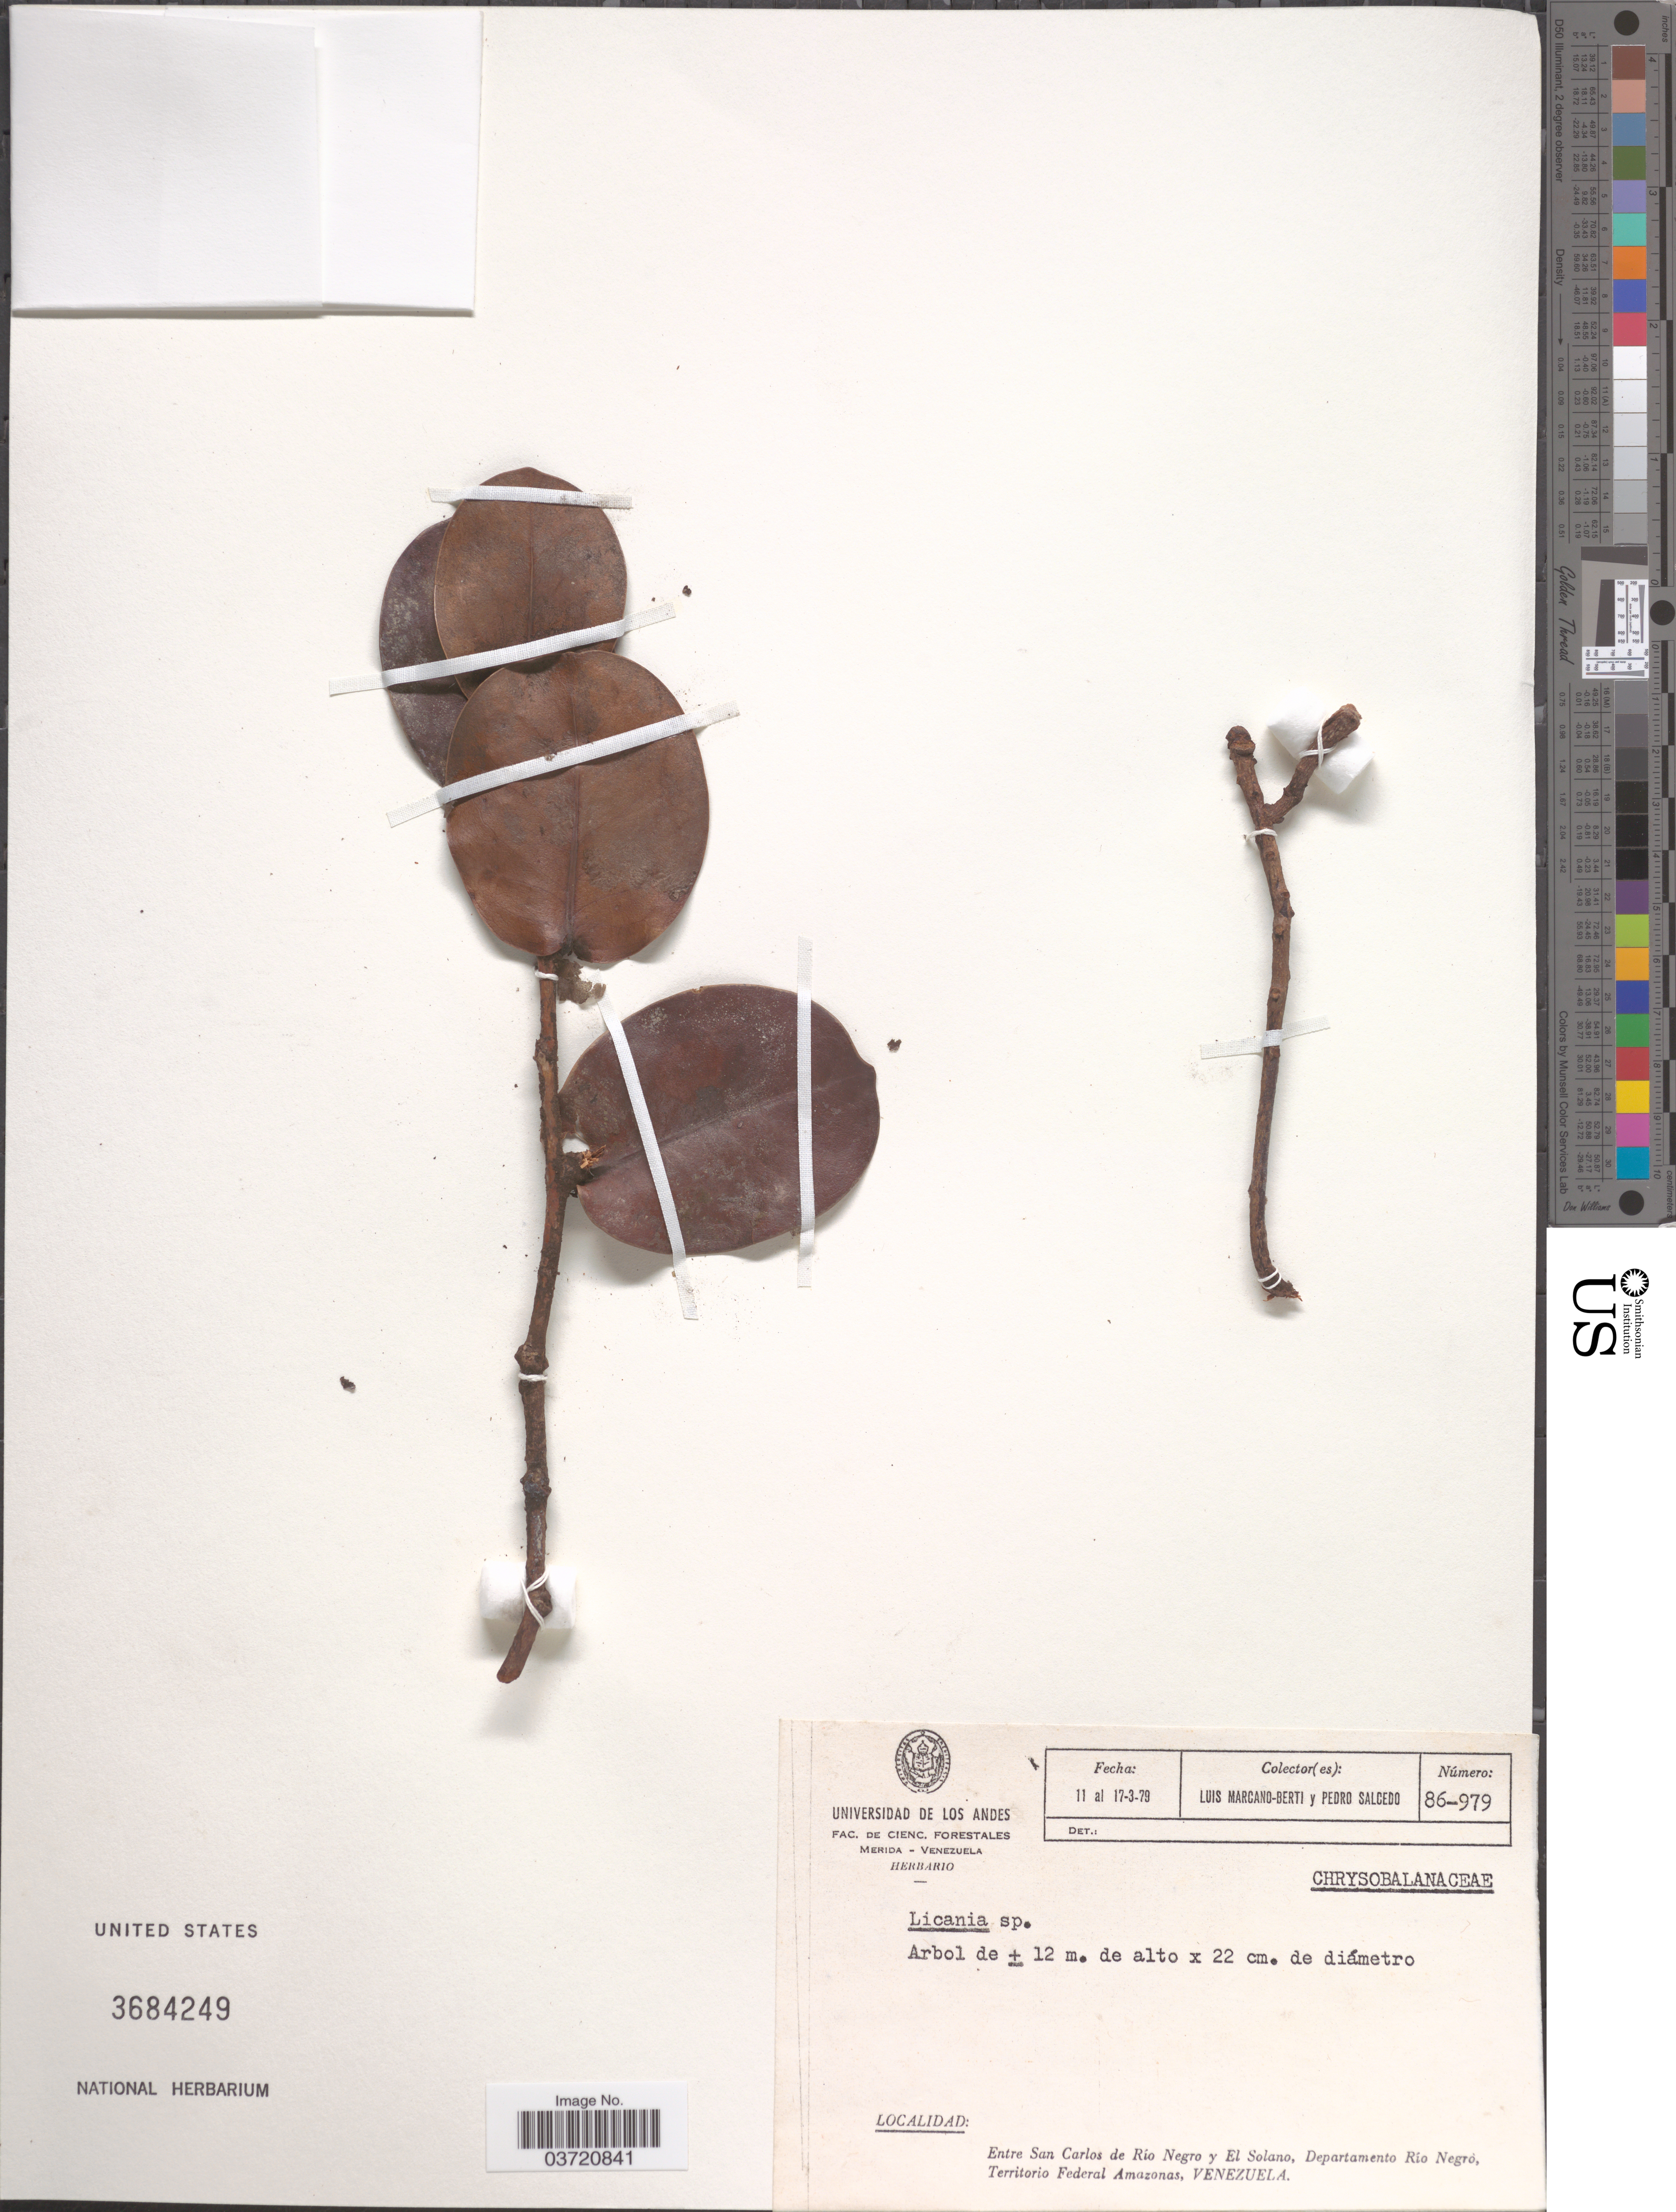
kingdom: Plantae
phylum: Tracheophyta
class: Magnoliopsida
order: Malpighiales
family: Chrysobalanaceae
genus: Licania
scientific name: Licania sp.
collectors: L. Marcano-Berti & P. Salcedo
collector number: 86-979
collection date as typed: Transcribed d/m/y: 11/3/79 to 17/3/79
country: Venezuela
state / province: Amazonas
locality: Entre San Carlos de Rio Negro y El Solano, Departamento Rio Negro, Territorio Federal Amazonas.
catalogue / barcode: US 3684249